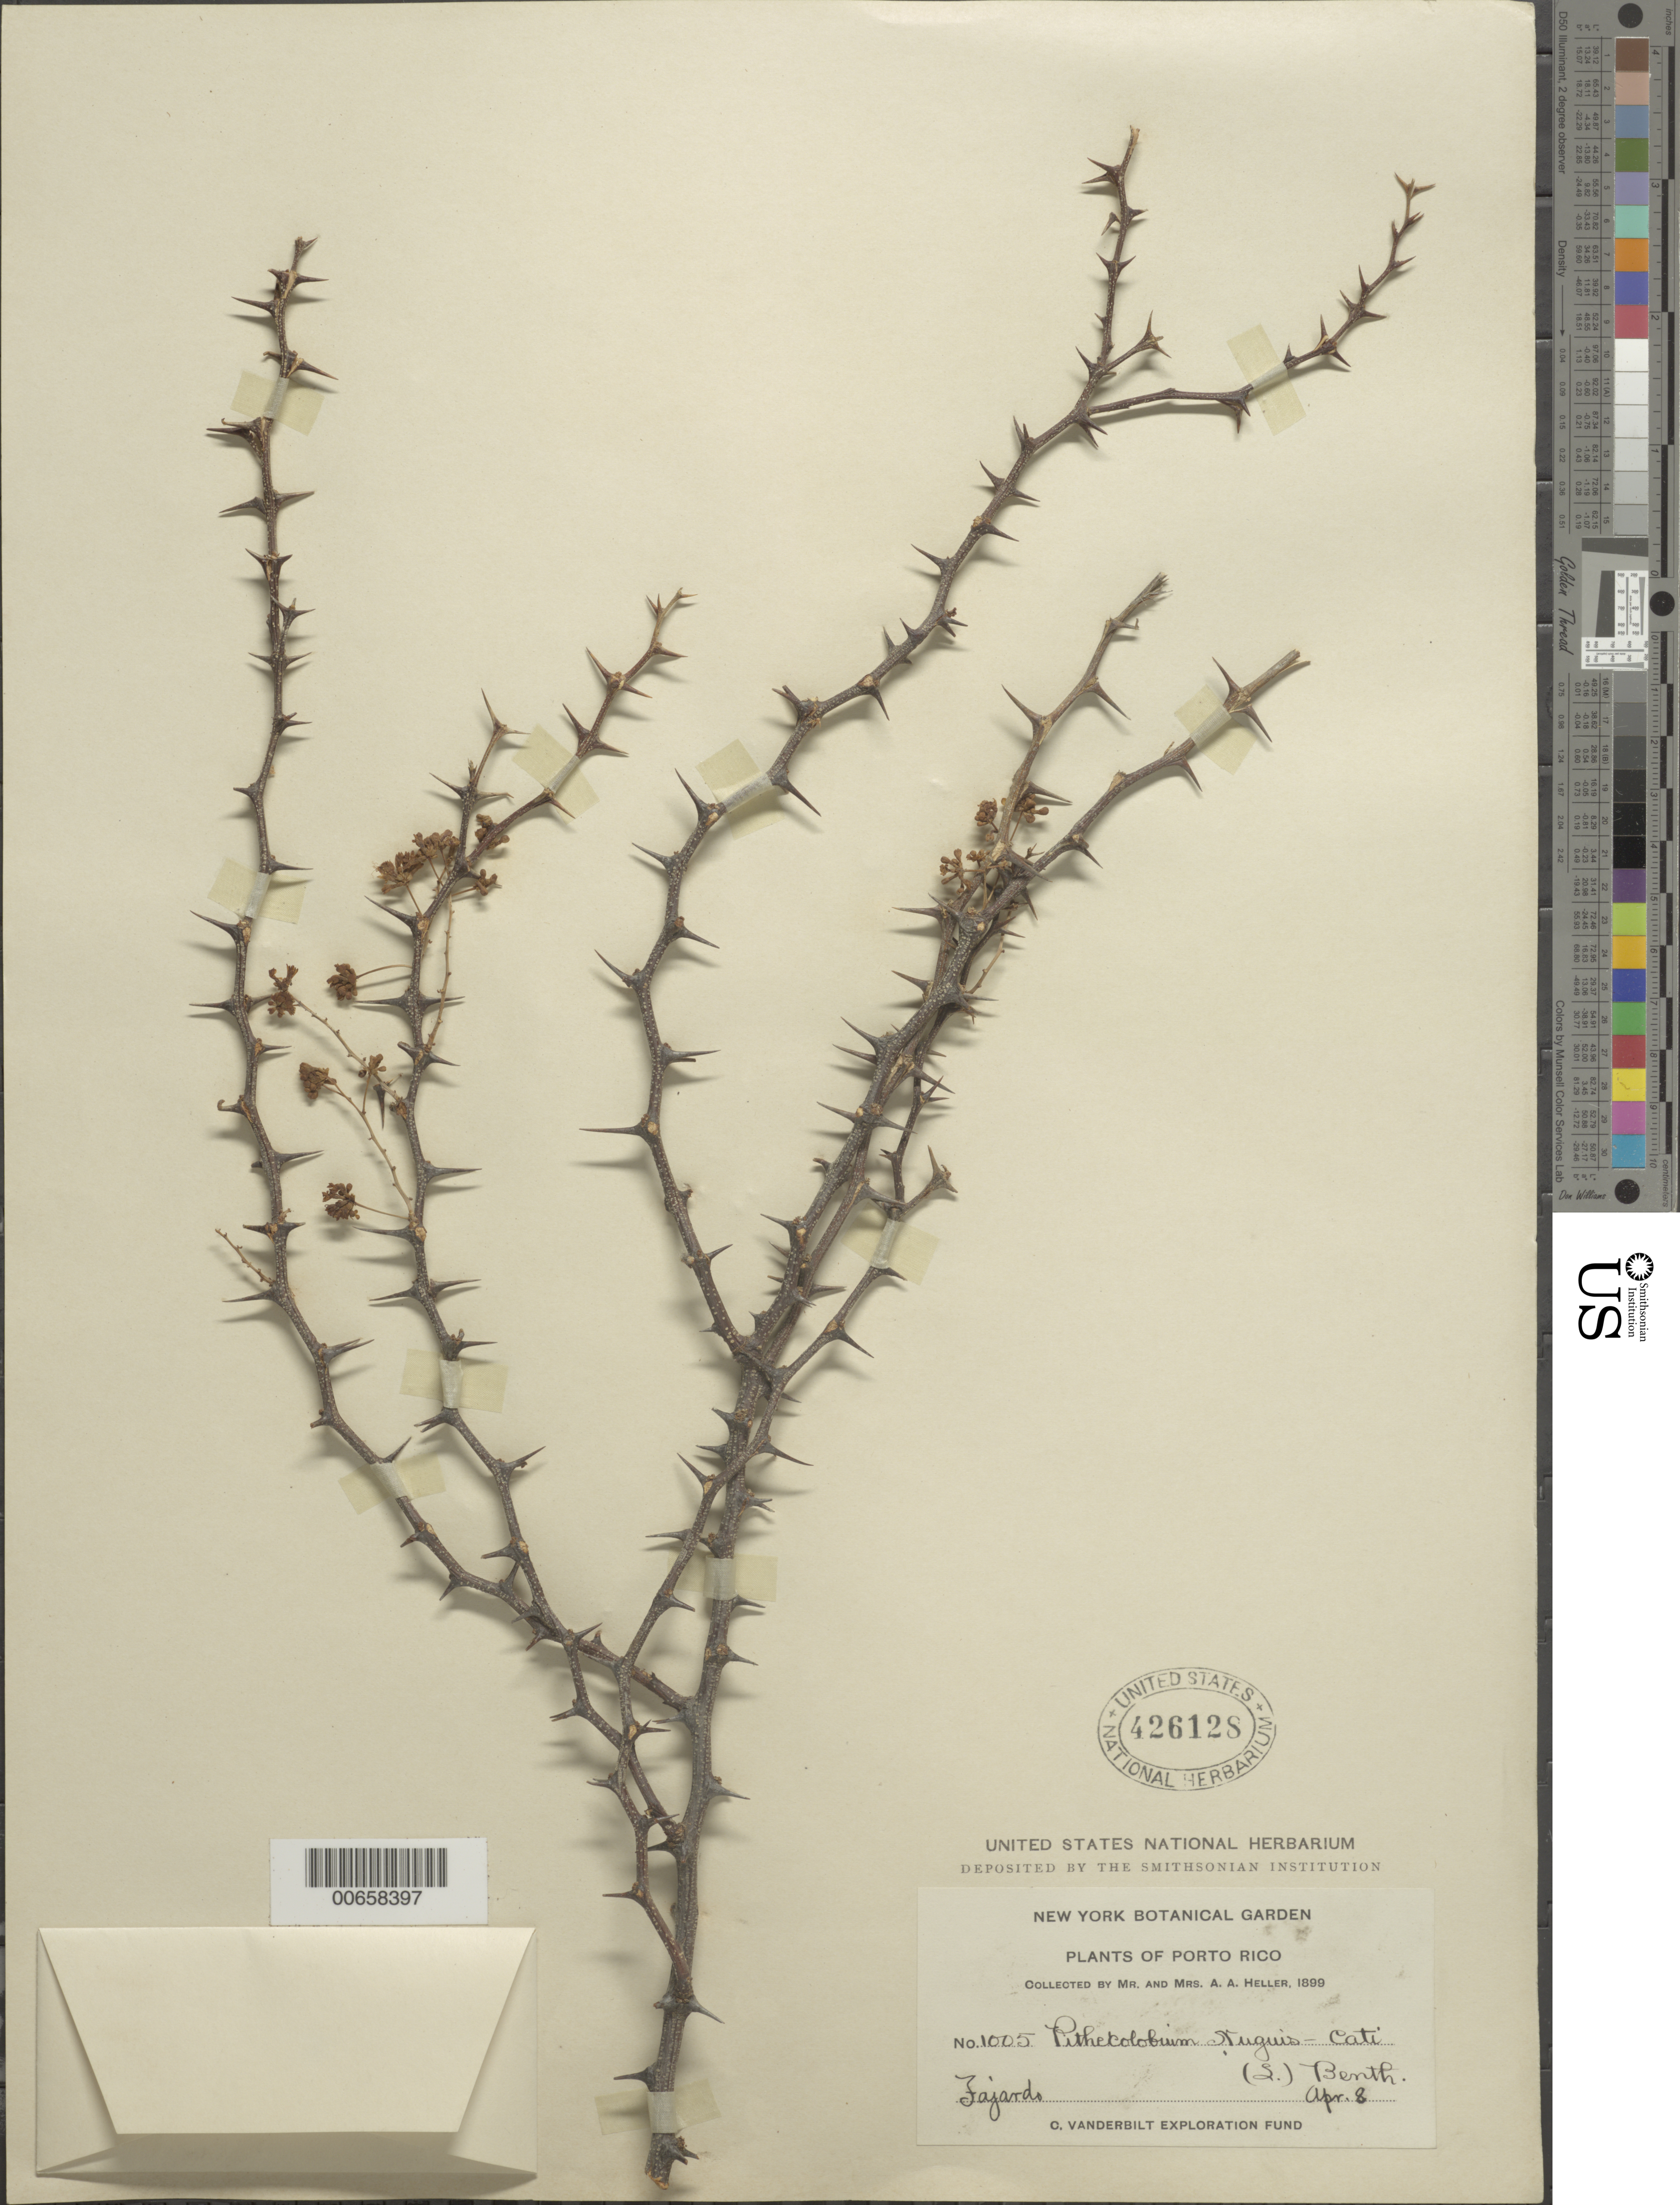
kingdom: Plantae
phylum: Tracheophyta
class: Magnoliopsida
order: Fabales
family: Fabaceae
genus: Pithecellobium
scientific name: Pithecellobium unguis-cati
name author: (L.) Benth.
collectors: A. A. Heller & -- Heller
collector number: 1005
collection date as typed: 08 Apr 1899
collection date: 1899-04-08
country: Puerto Rico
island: Greater Antilles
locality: Fajardo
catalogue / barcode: US 426128